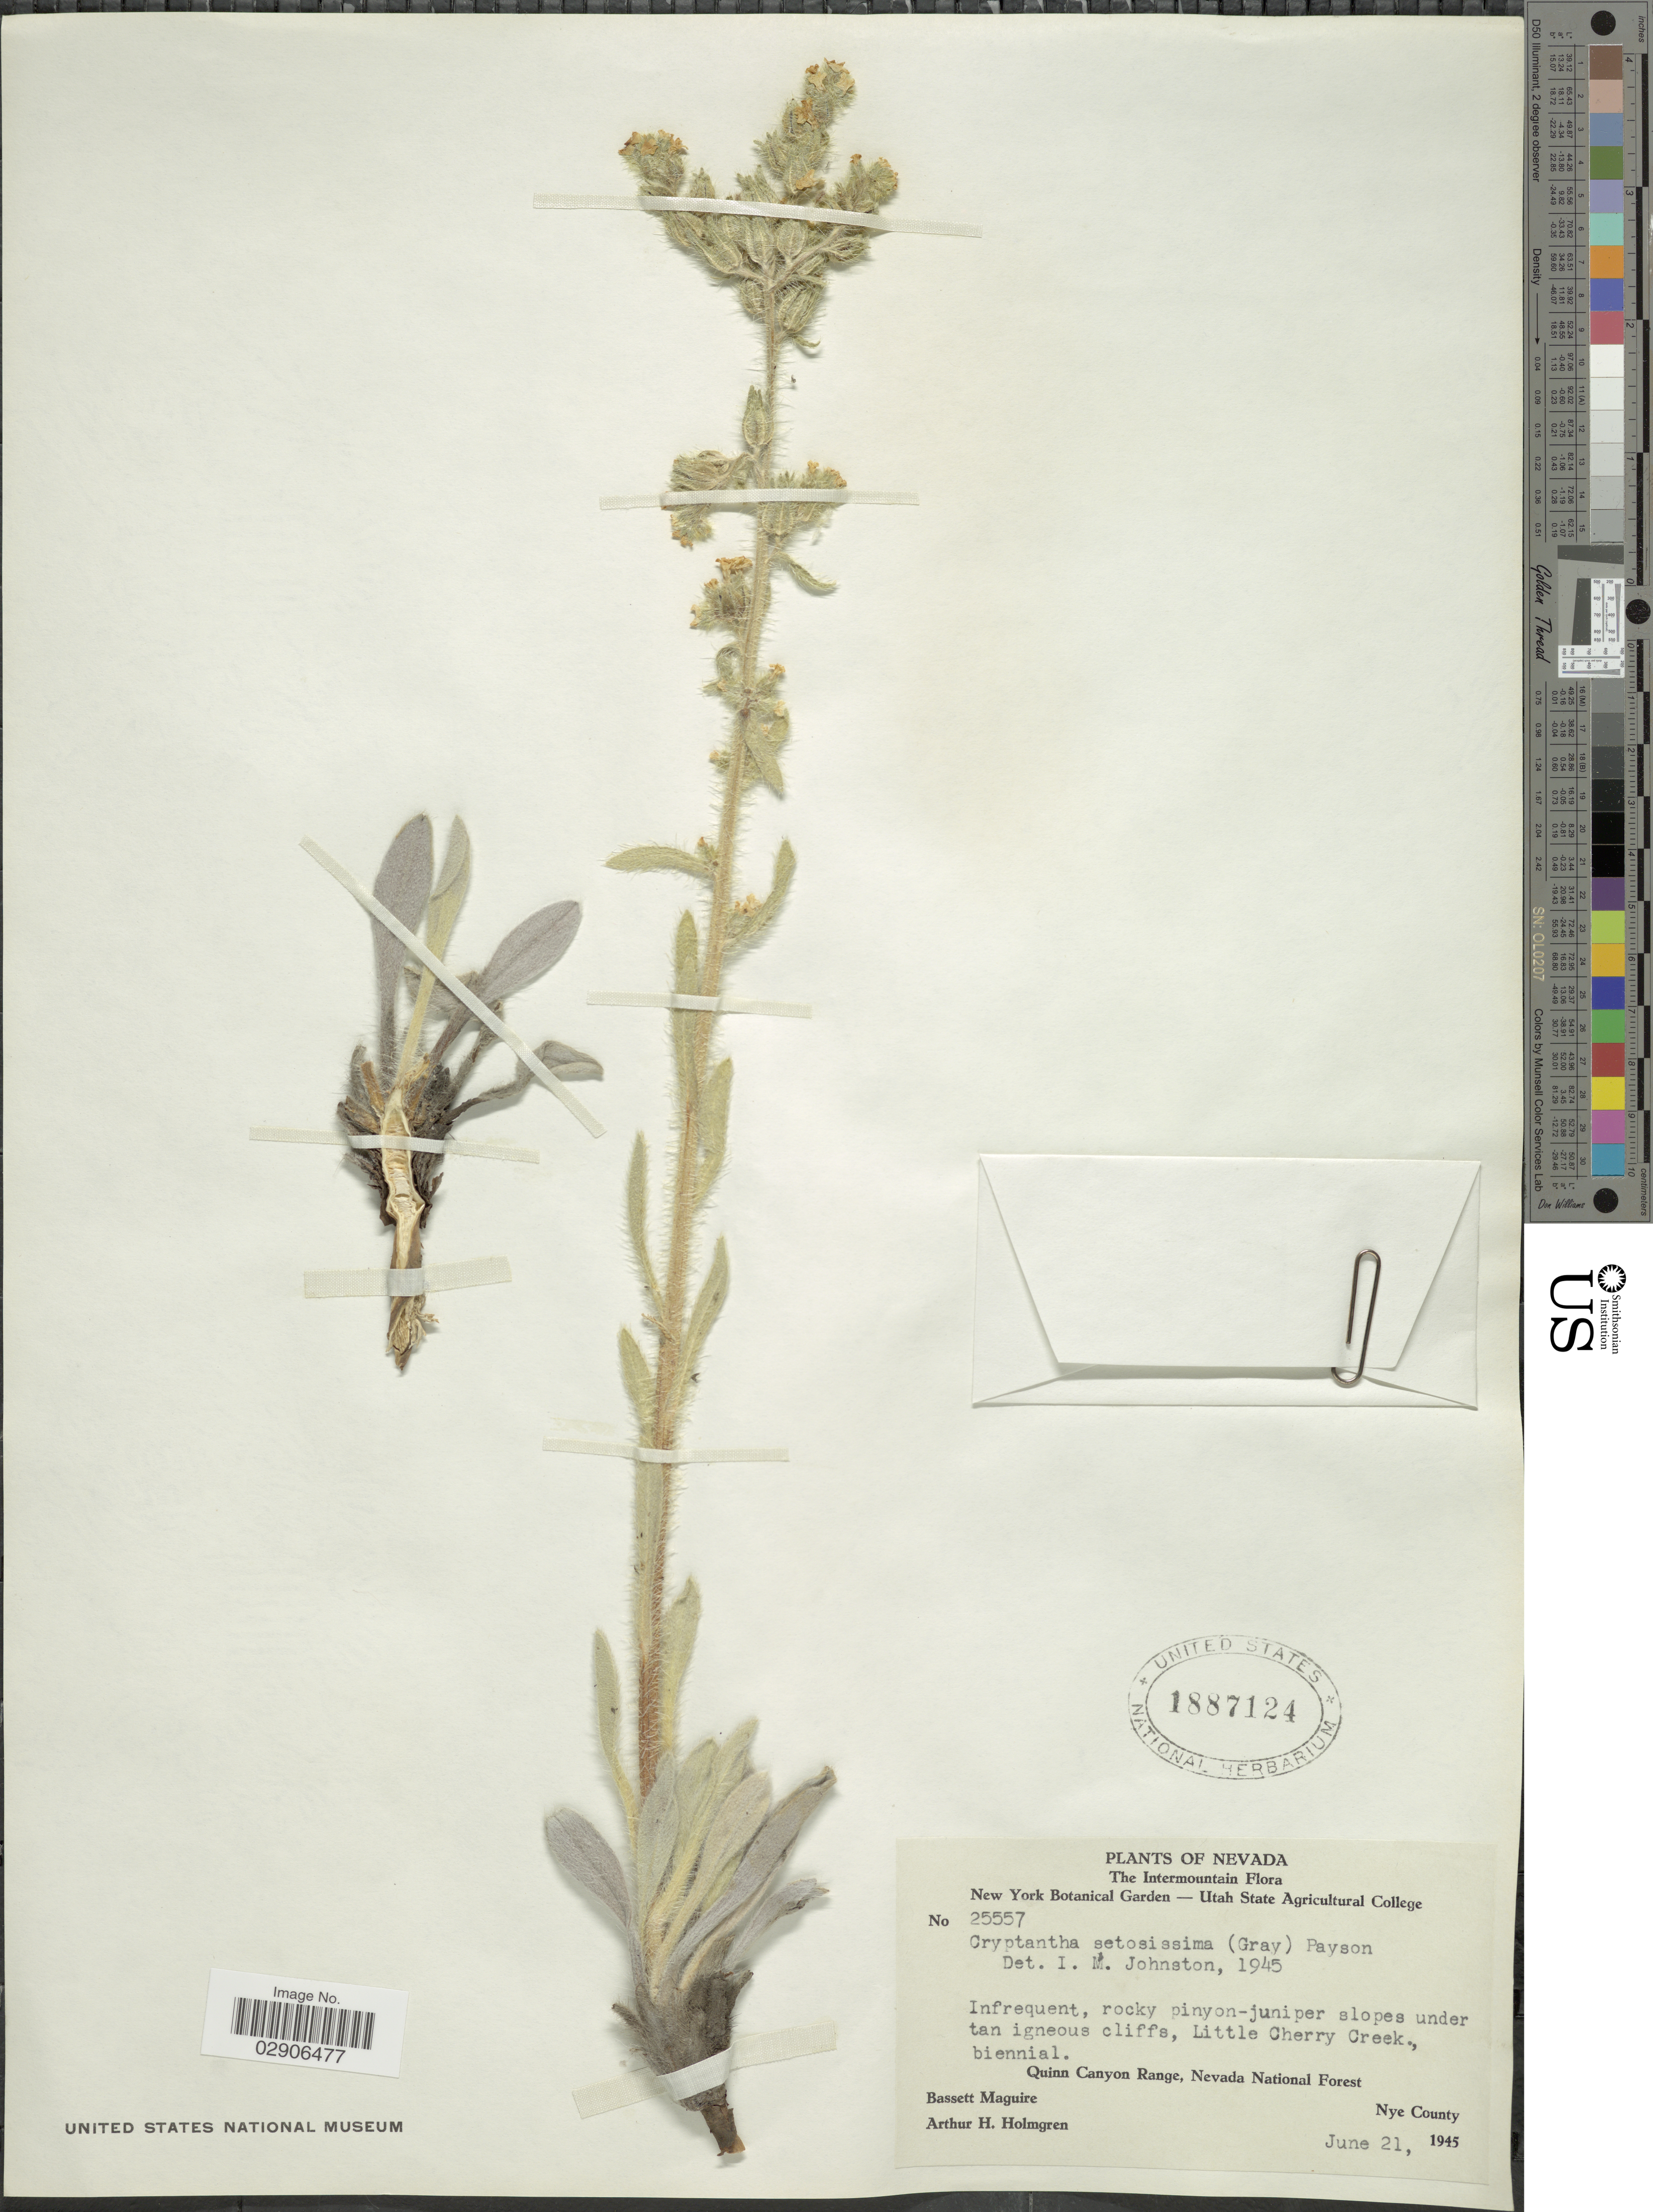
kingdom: Plantae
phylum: Tracheophyta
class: Magnoliopsida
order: Boraginales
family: Boraginaceae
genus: Oreocarya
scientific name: Oreocarya setosissima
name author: (A. Gray) Greene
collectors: B. Maguire & A. H. Holmgren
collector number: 25557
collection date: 1945-06-21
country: United States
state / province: Nevada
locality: The Intermountain. Infrequent, rocky pinyon-juniper slopes under tan igneous cliffs, Little Cherry Creek., biennial. Quinn Canyon Range, Nevada National Forest. Nye County.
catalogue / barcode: US 1887124